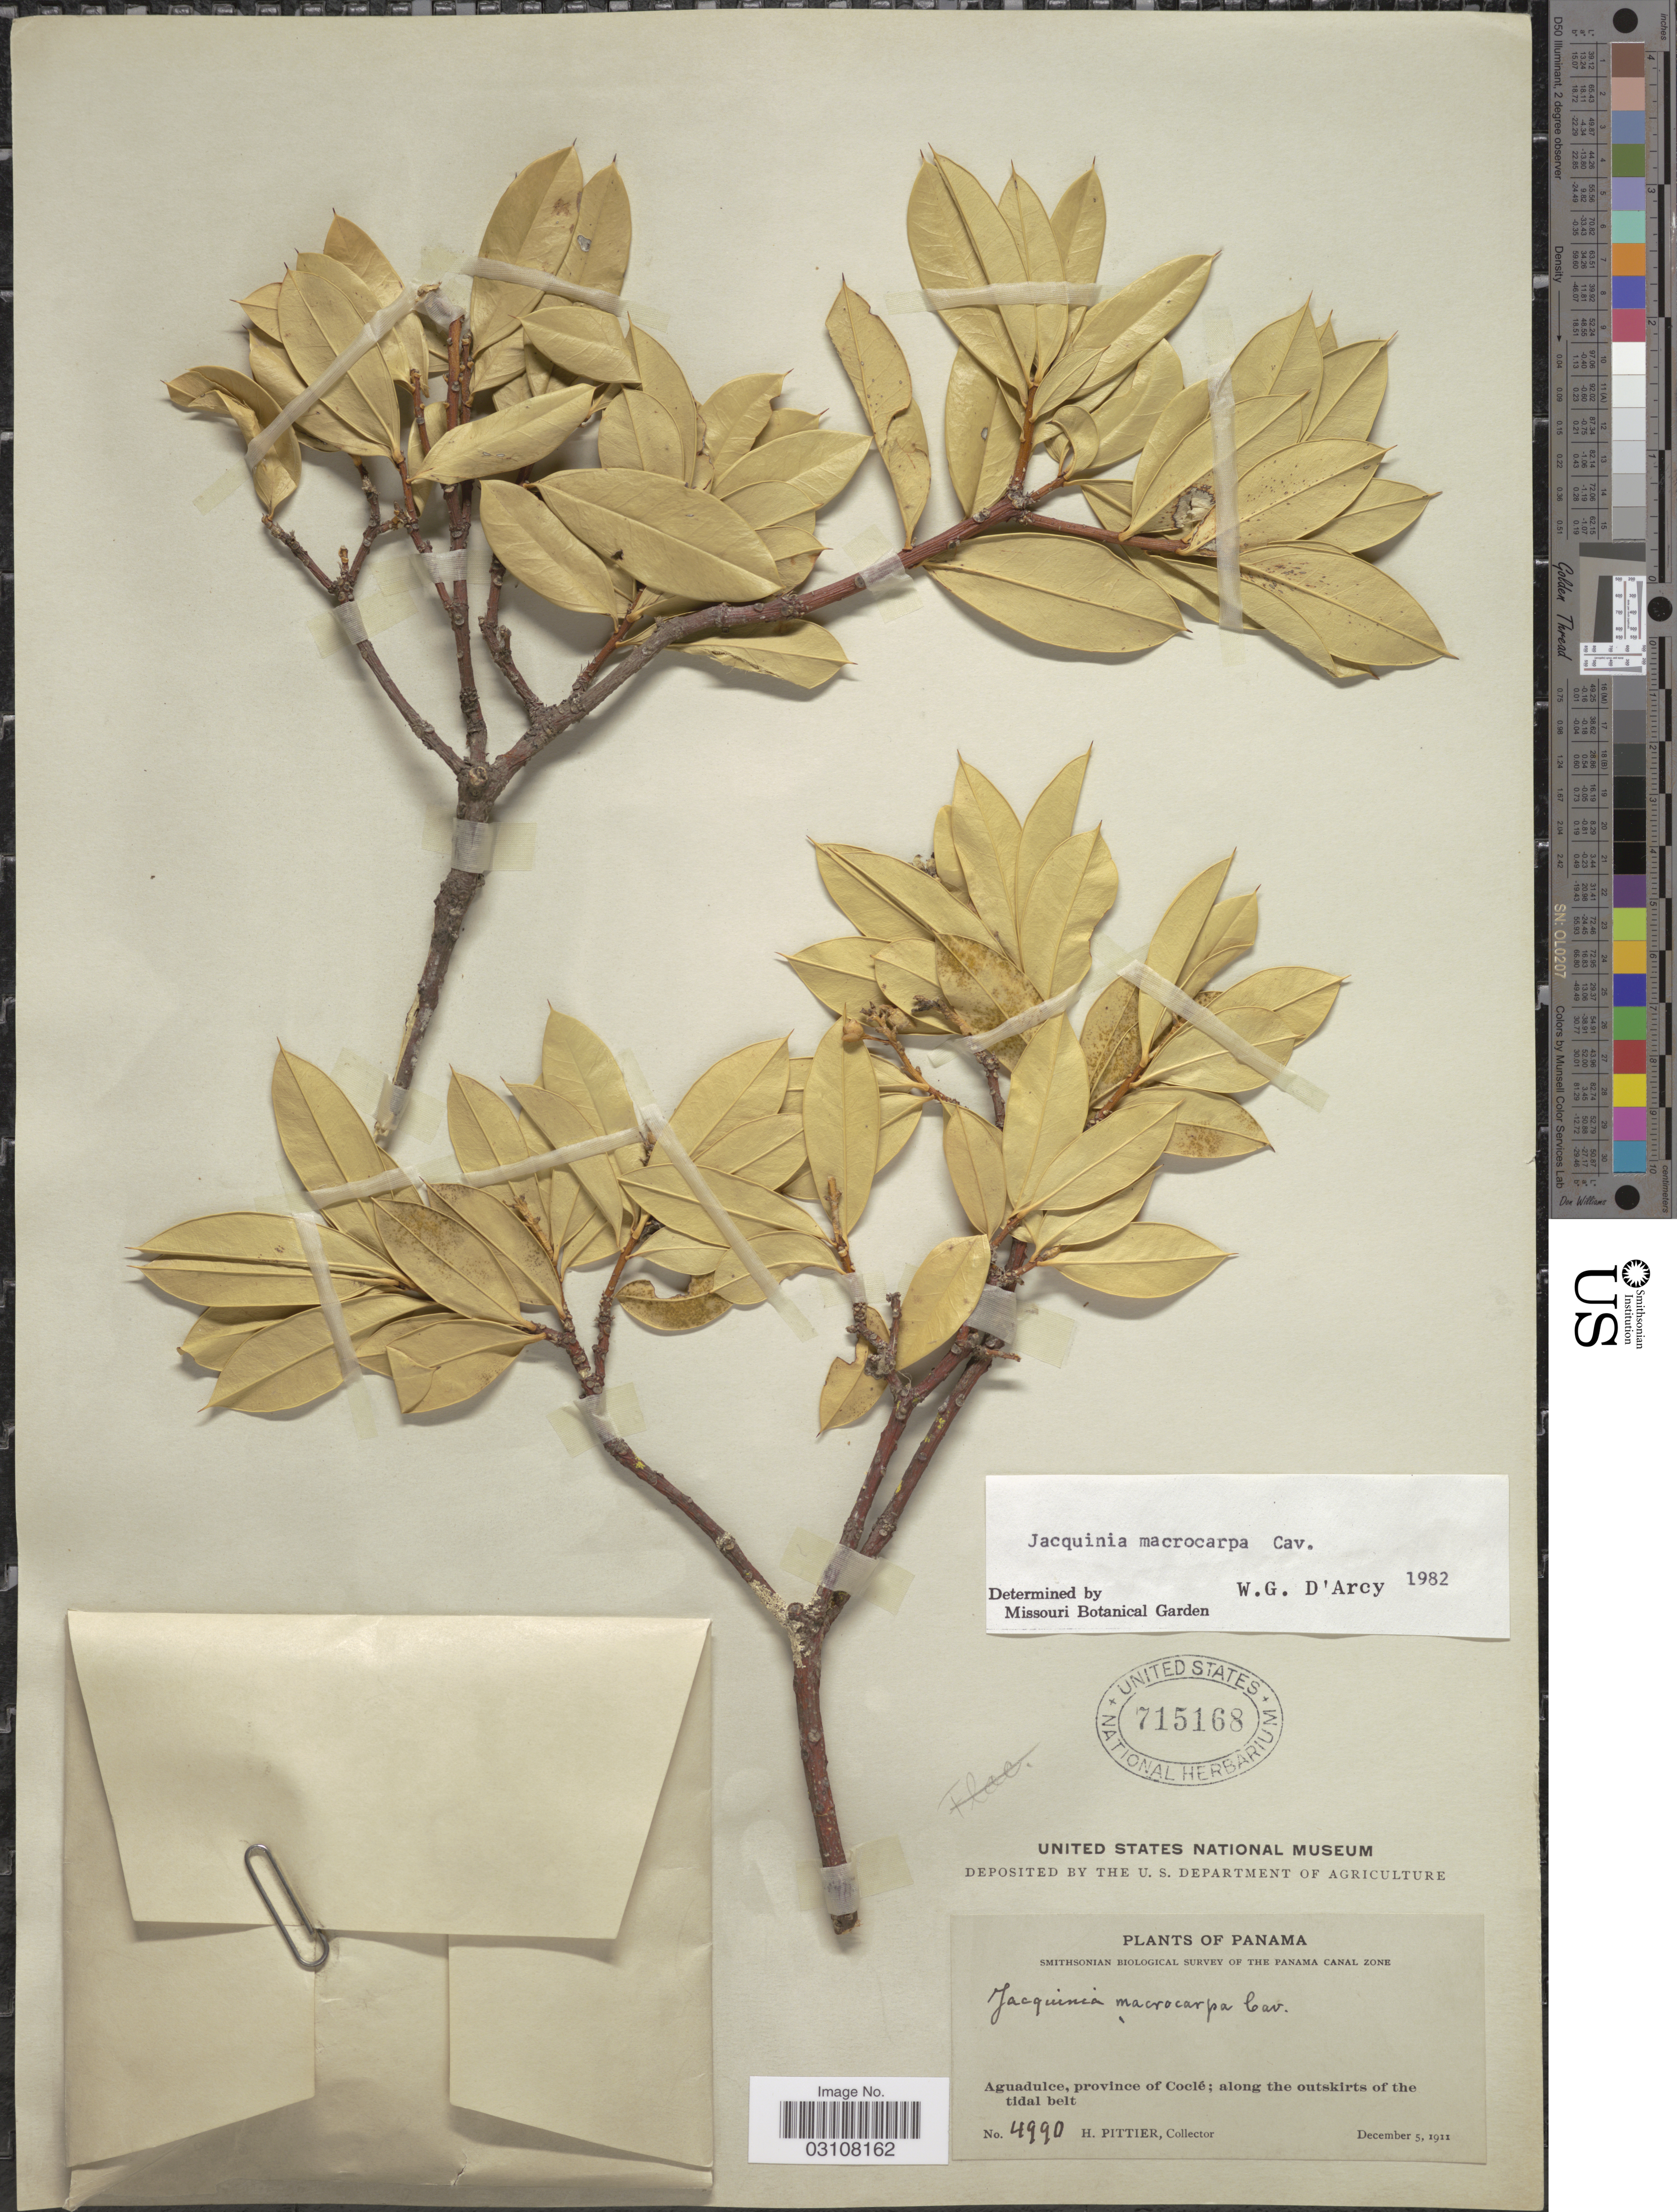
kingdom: Plantae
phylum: Tracheophyta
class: Magnoliopsida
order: Ericales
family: Primulaceae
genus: Jacquinia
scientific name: Jacquinia macrocarpa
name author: Cav.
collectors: H. F. Pittier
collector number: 4990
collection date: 1911-12-05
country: Panama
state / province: Coclé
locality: Aguadulce, province of Coclé; along the outskirts of the tidal belt.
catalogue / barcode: US 715168